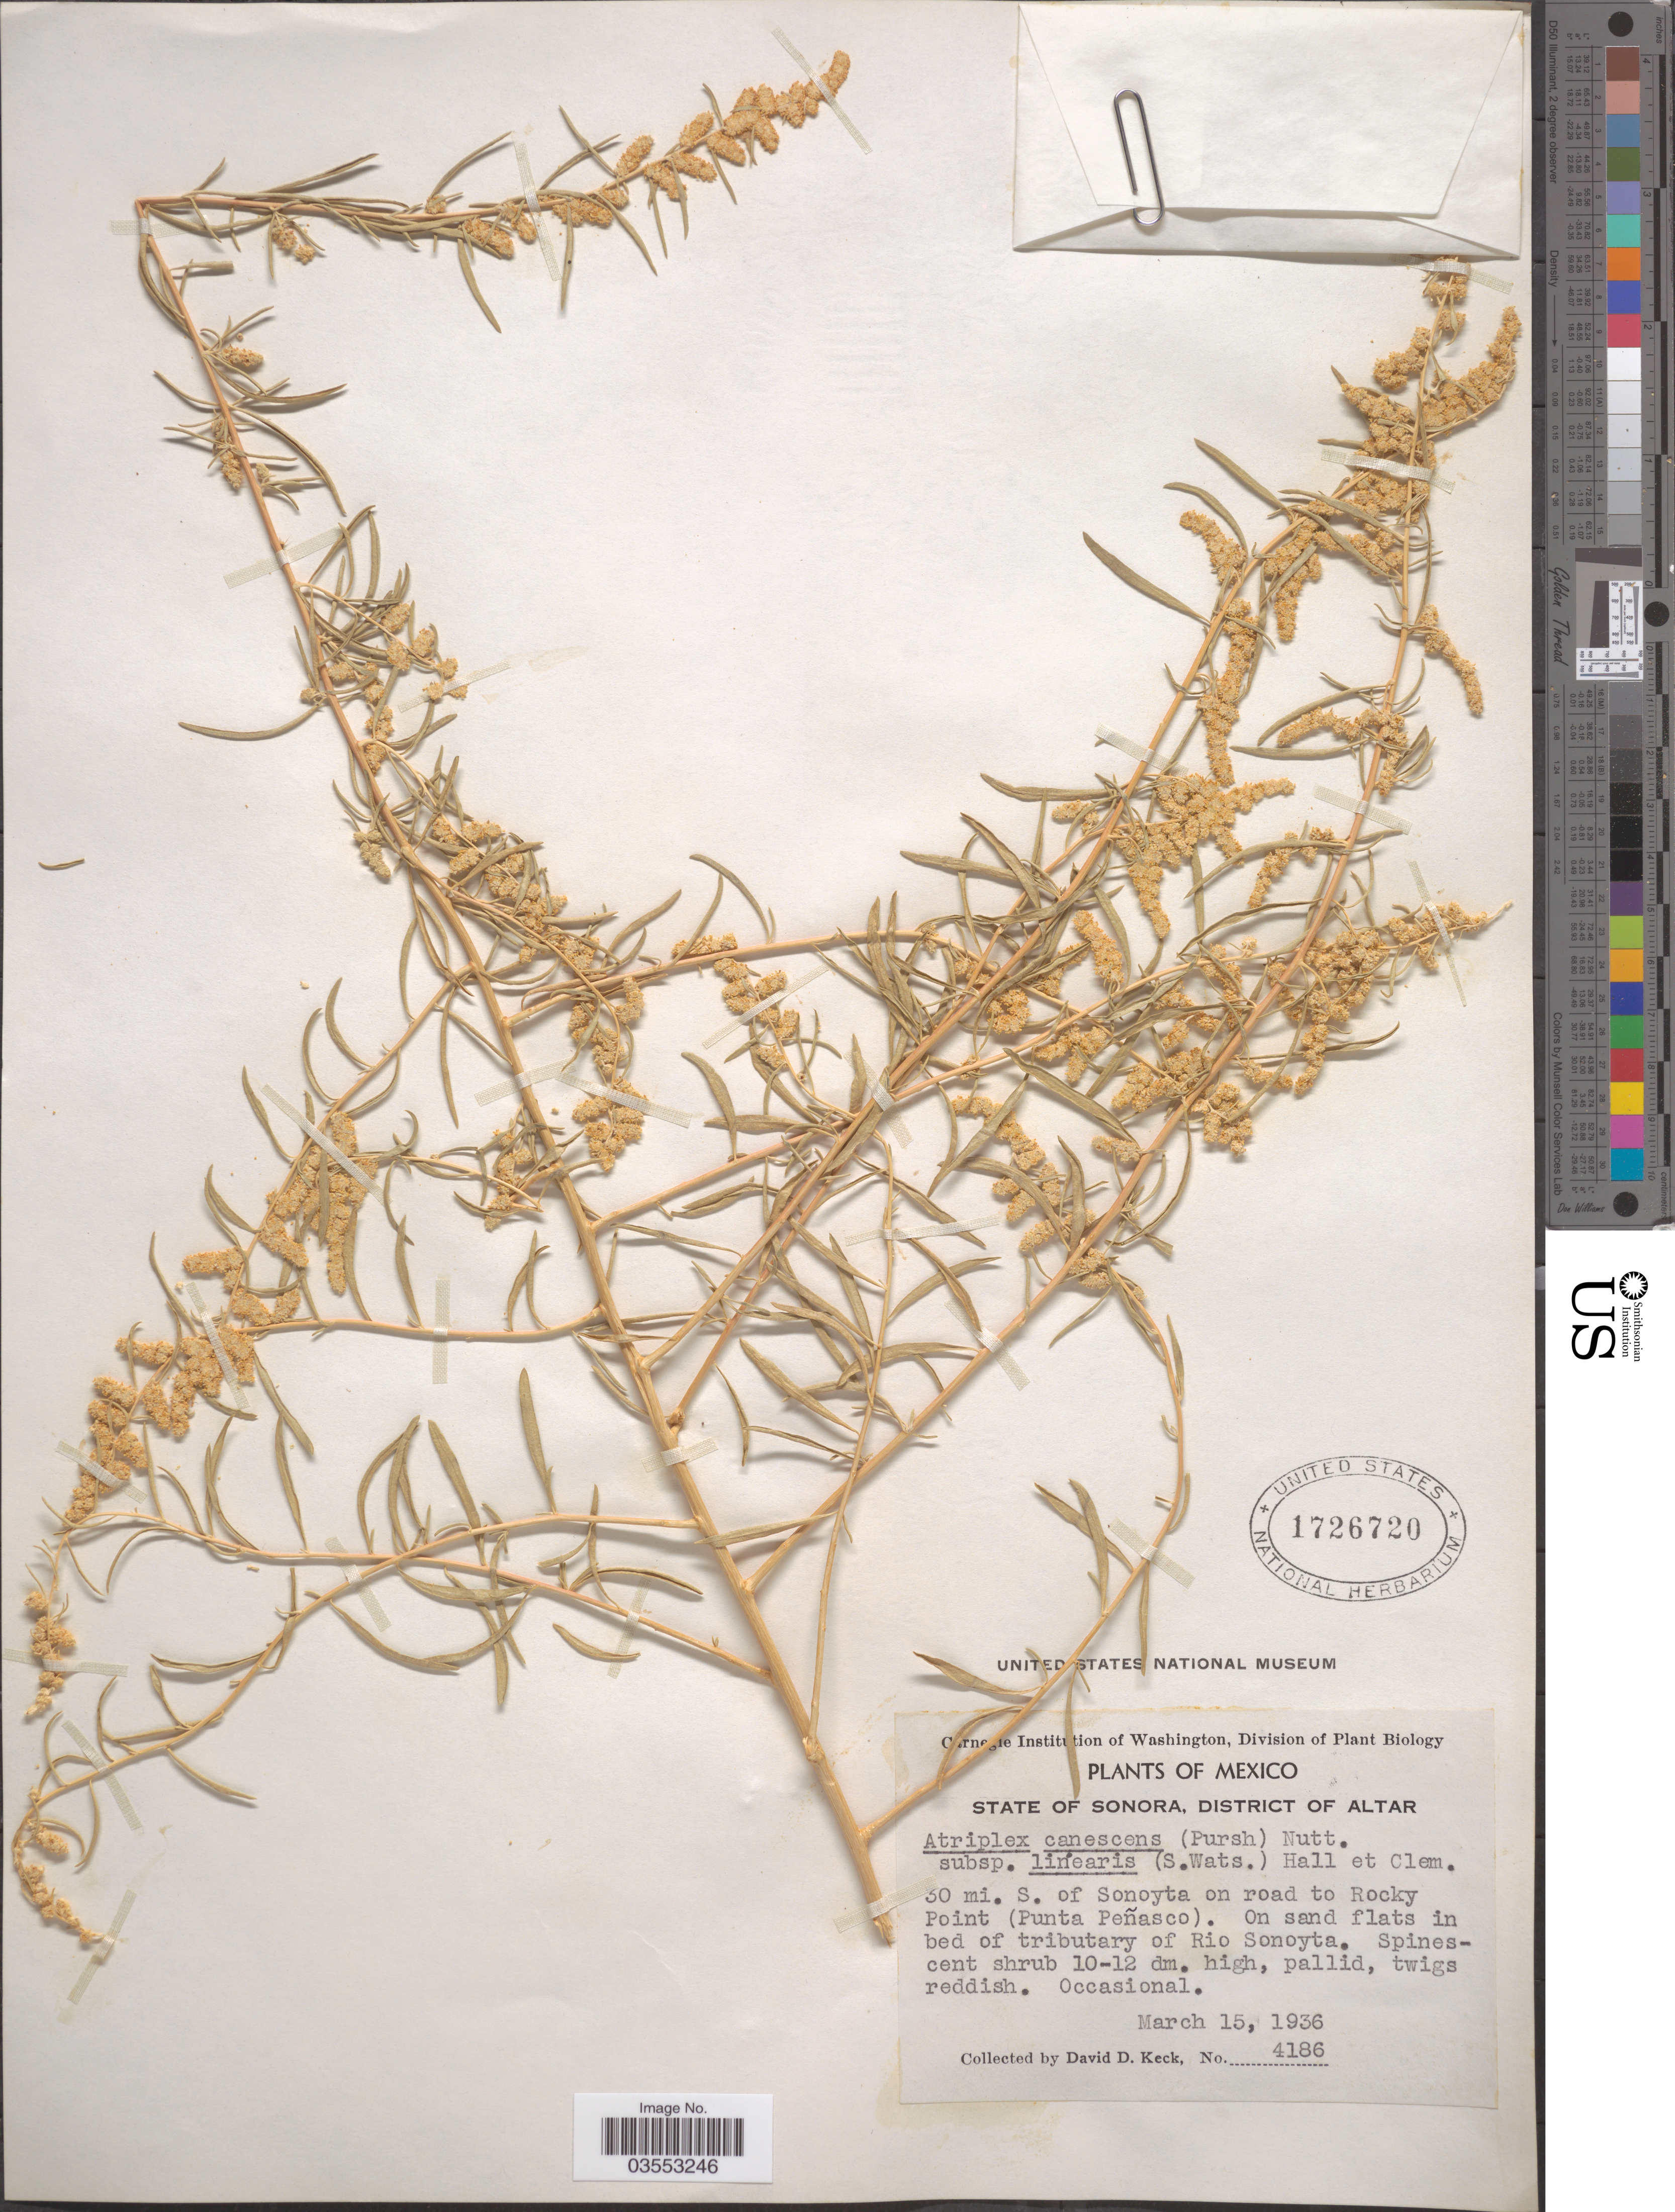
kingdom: Plantae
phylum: Tracheophyta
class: Magnoliopsida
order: Caryophyllales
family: Amaranthaceae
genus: Atriplex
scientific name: Atriplex canescens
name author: (Pursh) Nutt.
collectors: D. D. Keck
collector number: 4186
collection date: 1936-03-15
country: Mexico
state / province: Sonora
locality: District of Altar. 30 mi. S. of Sonoyta on road to Rocky Point (Punta Peñasco). On sand flats in bed of tributary of Rio Sonoyta.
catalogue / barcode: US 1726720